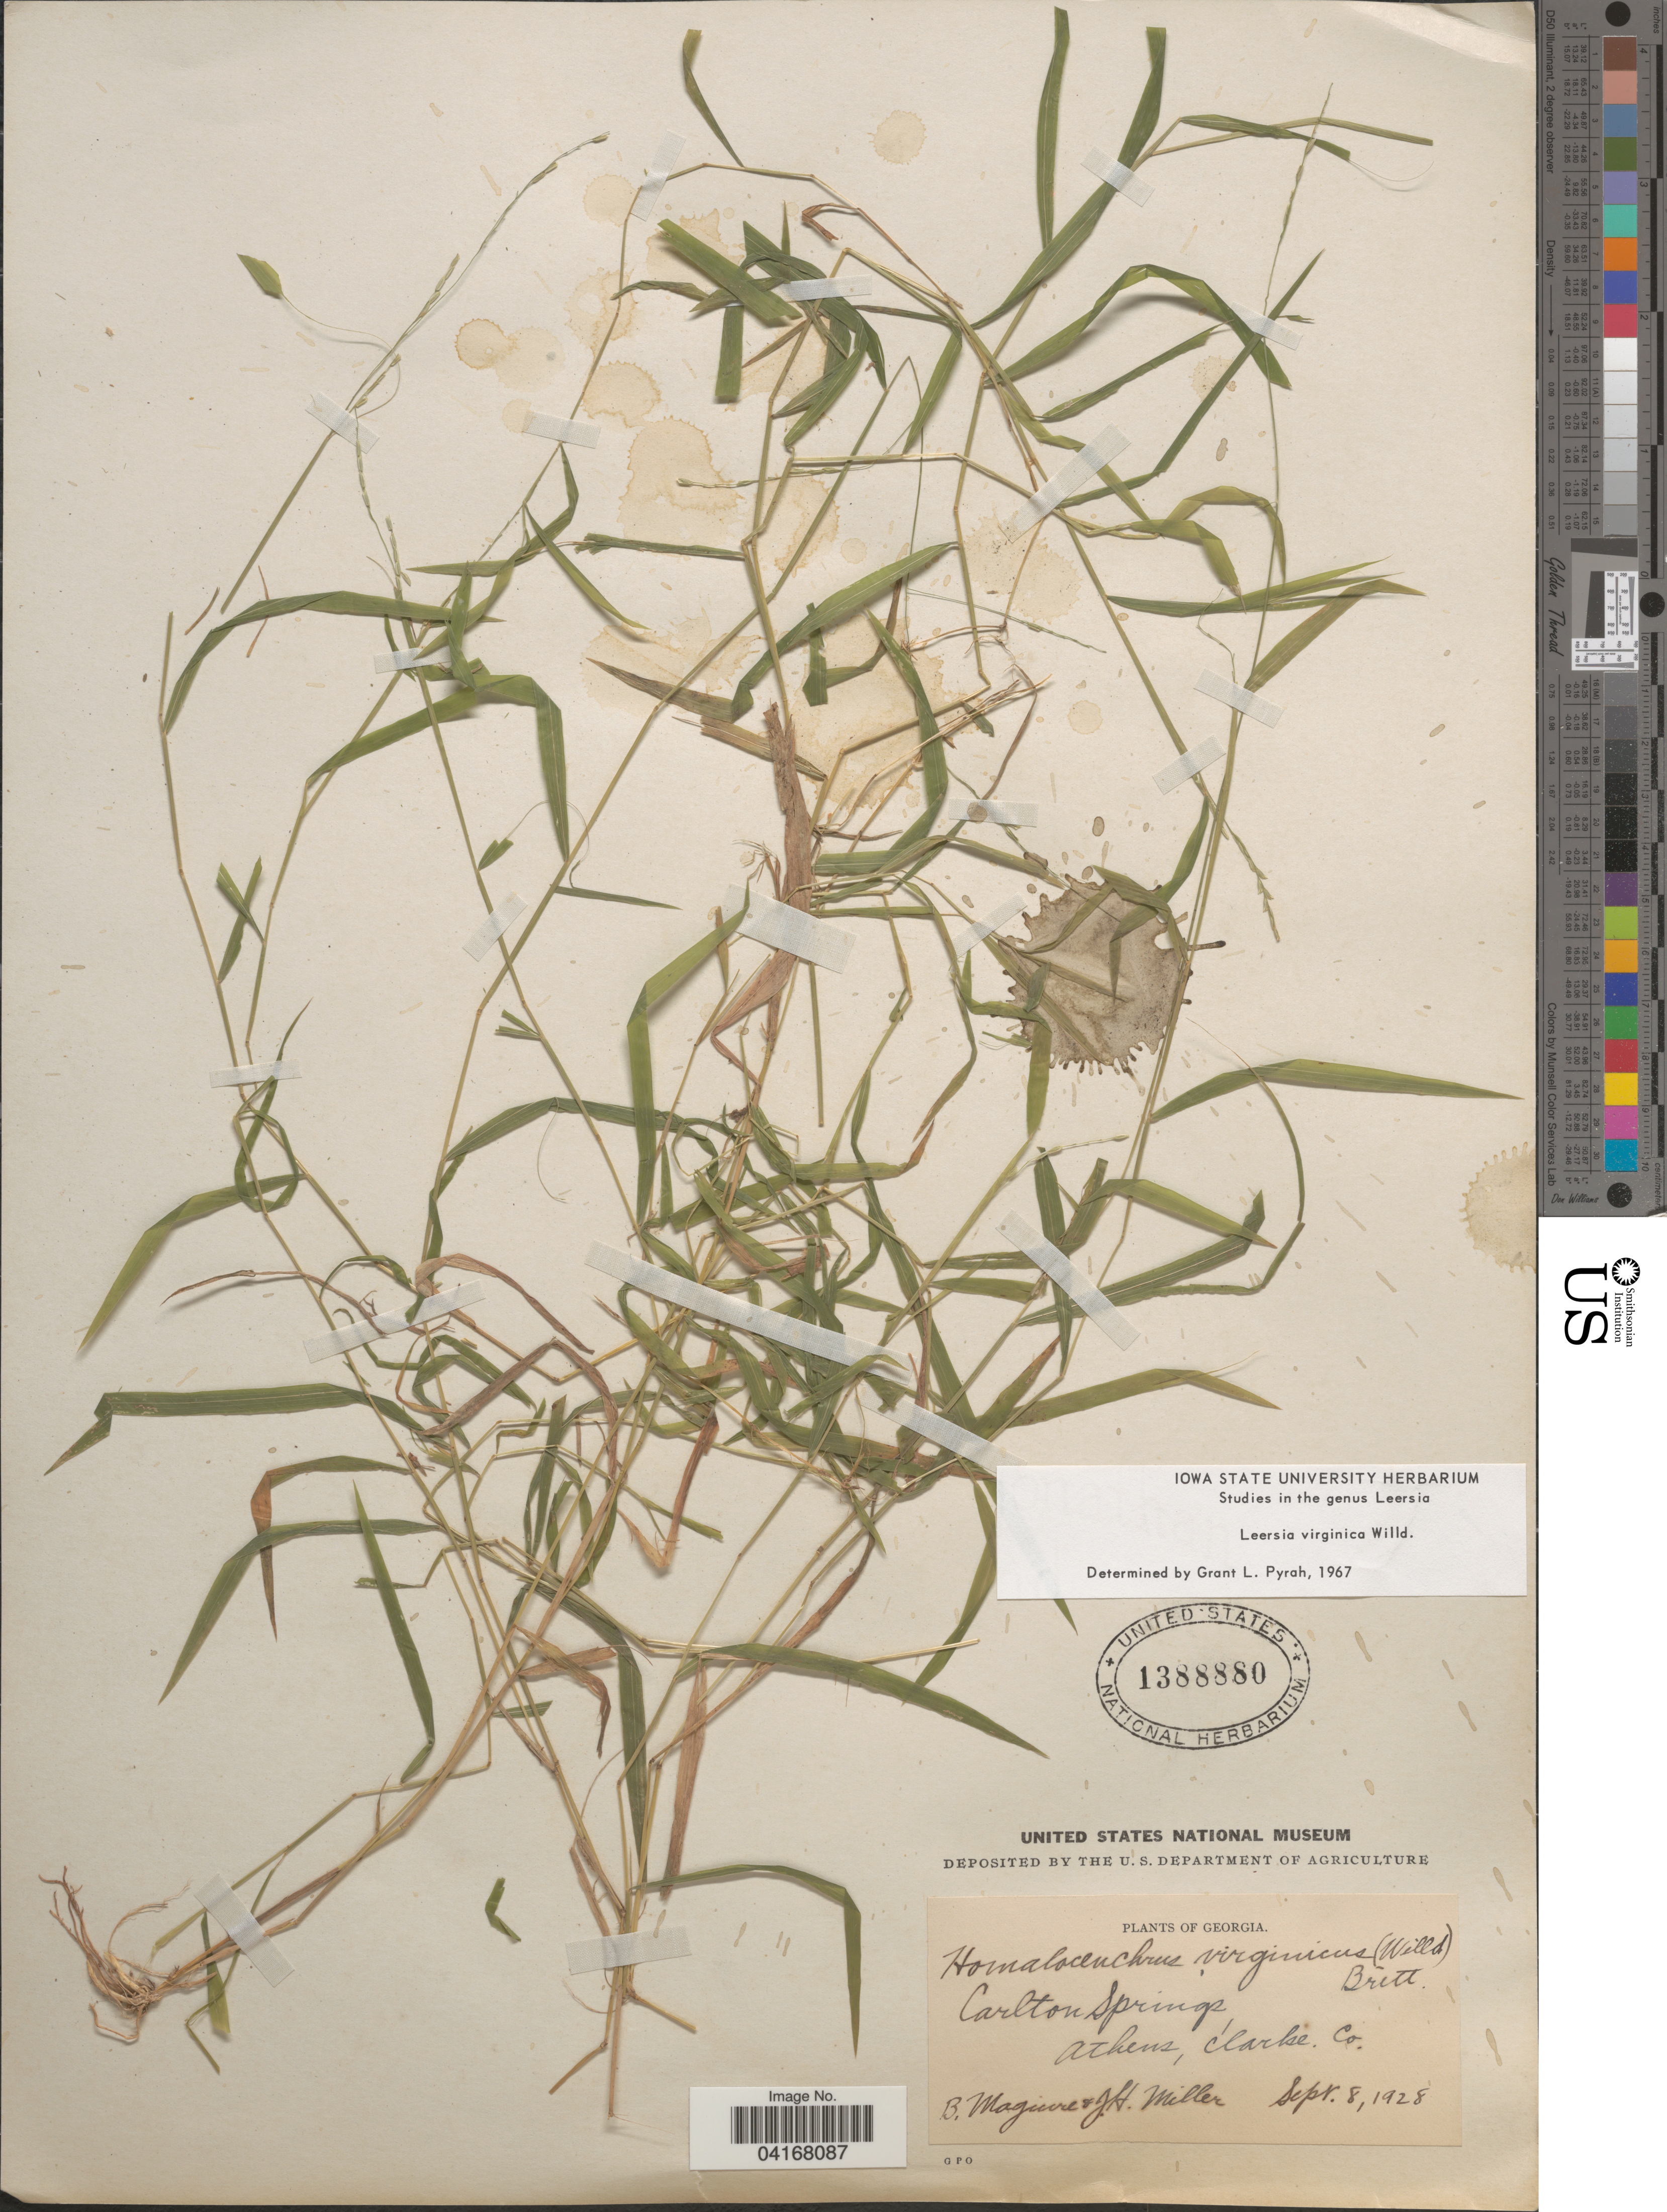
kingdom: Plantae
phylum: Tracheophyta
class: Liliopsida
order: Poales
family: Poaceae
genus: Leersia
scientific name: Leersia virginica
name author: Willd.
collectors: B. Maguire & J. H. Miller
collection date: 1928-09-08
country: United States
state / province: Georgia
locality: Carlton Springs, Athens, Clarke Co.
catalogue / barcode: US 1388880